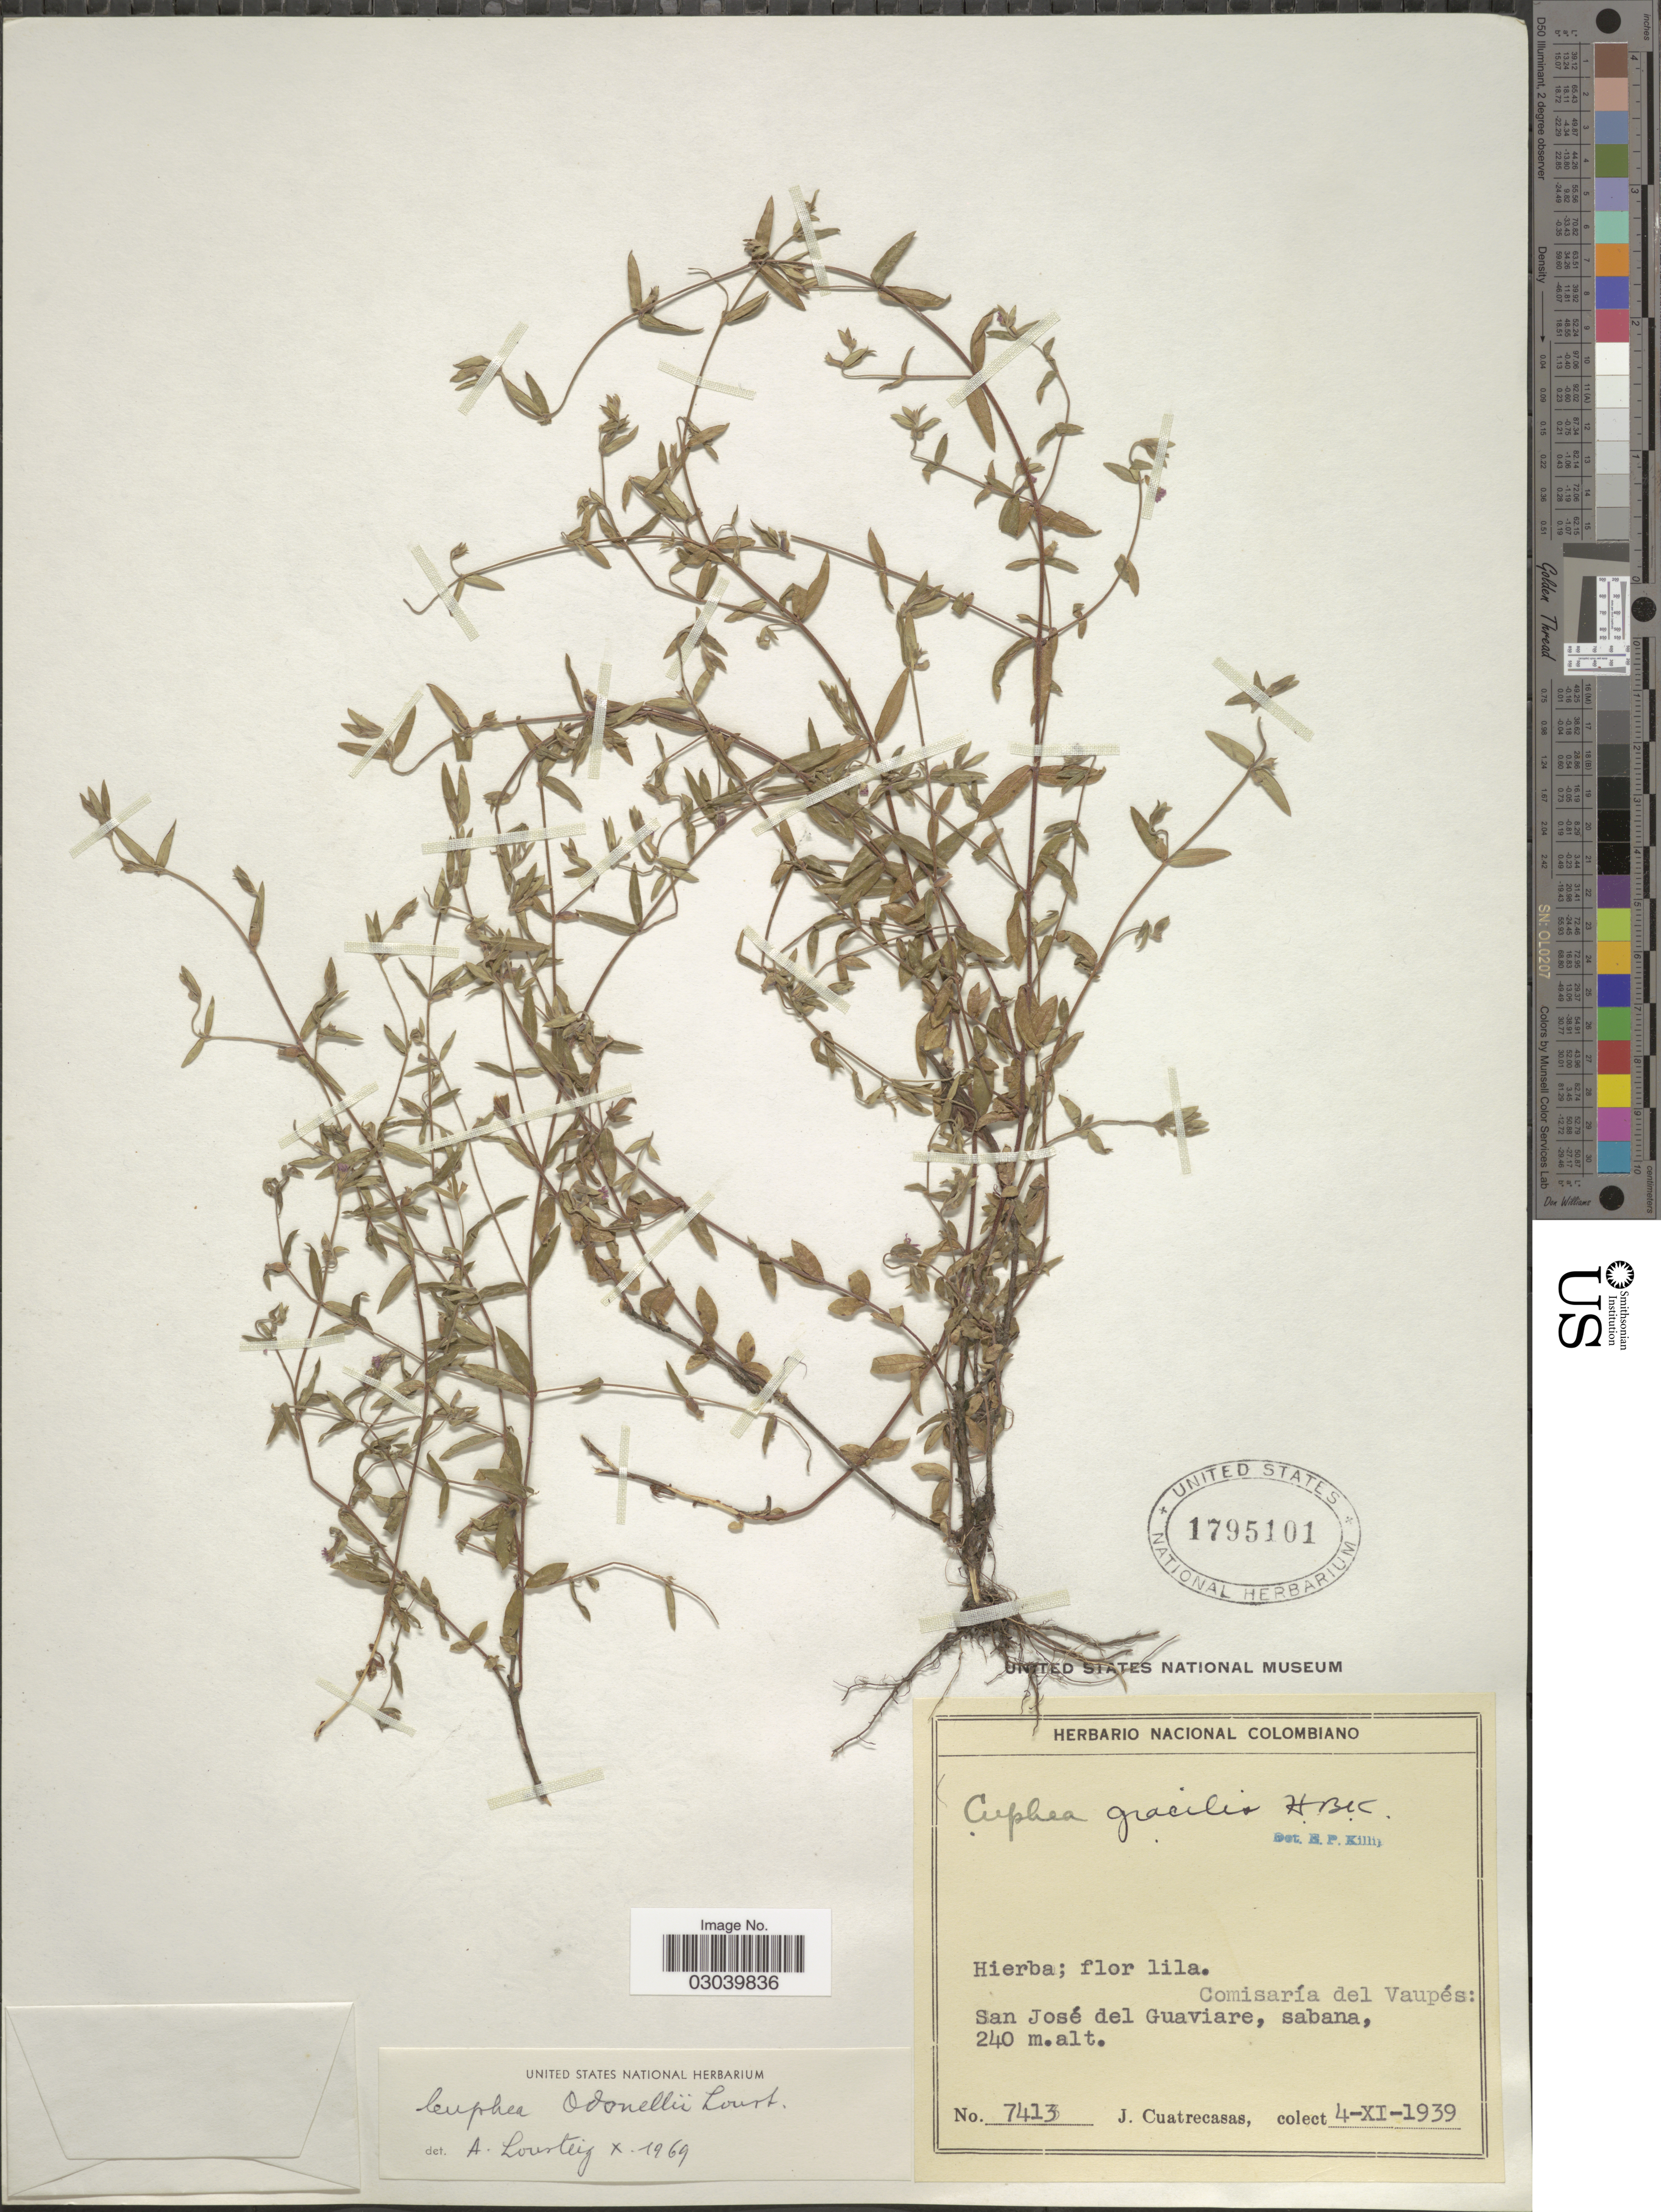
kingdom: Plantae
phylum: Tracheophyta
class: Magnoliopsida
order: Myrtales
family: Lythraceae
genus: Cuphea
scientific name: Cuphea odonellii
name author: Lourteig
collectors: J. Cuatrecasas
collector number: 7413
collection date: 1939-11-04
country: Colombia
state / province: Vaupés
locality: Comisaría del Vaupés: San José del Guaviare, sabana.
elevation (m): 240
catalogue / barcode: US 1795101